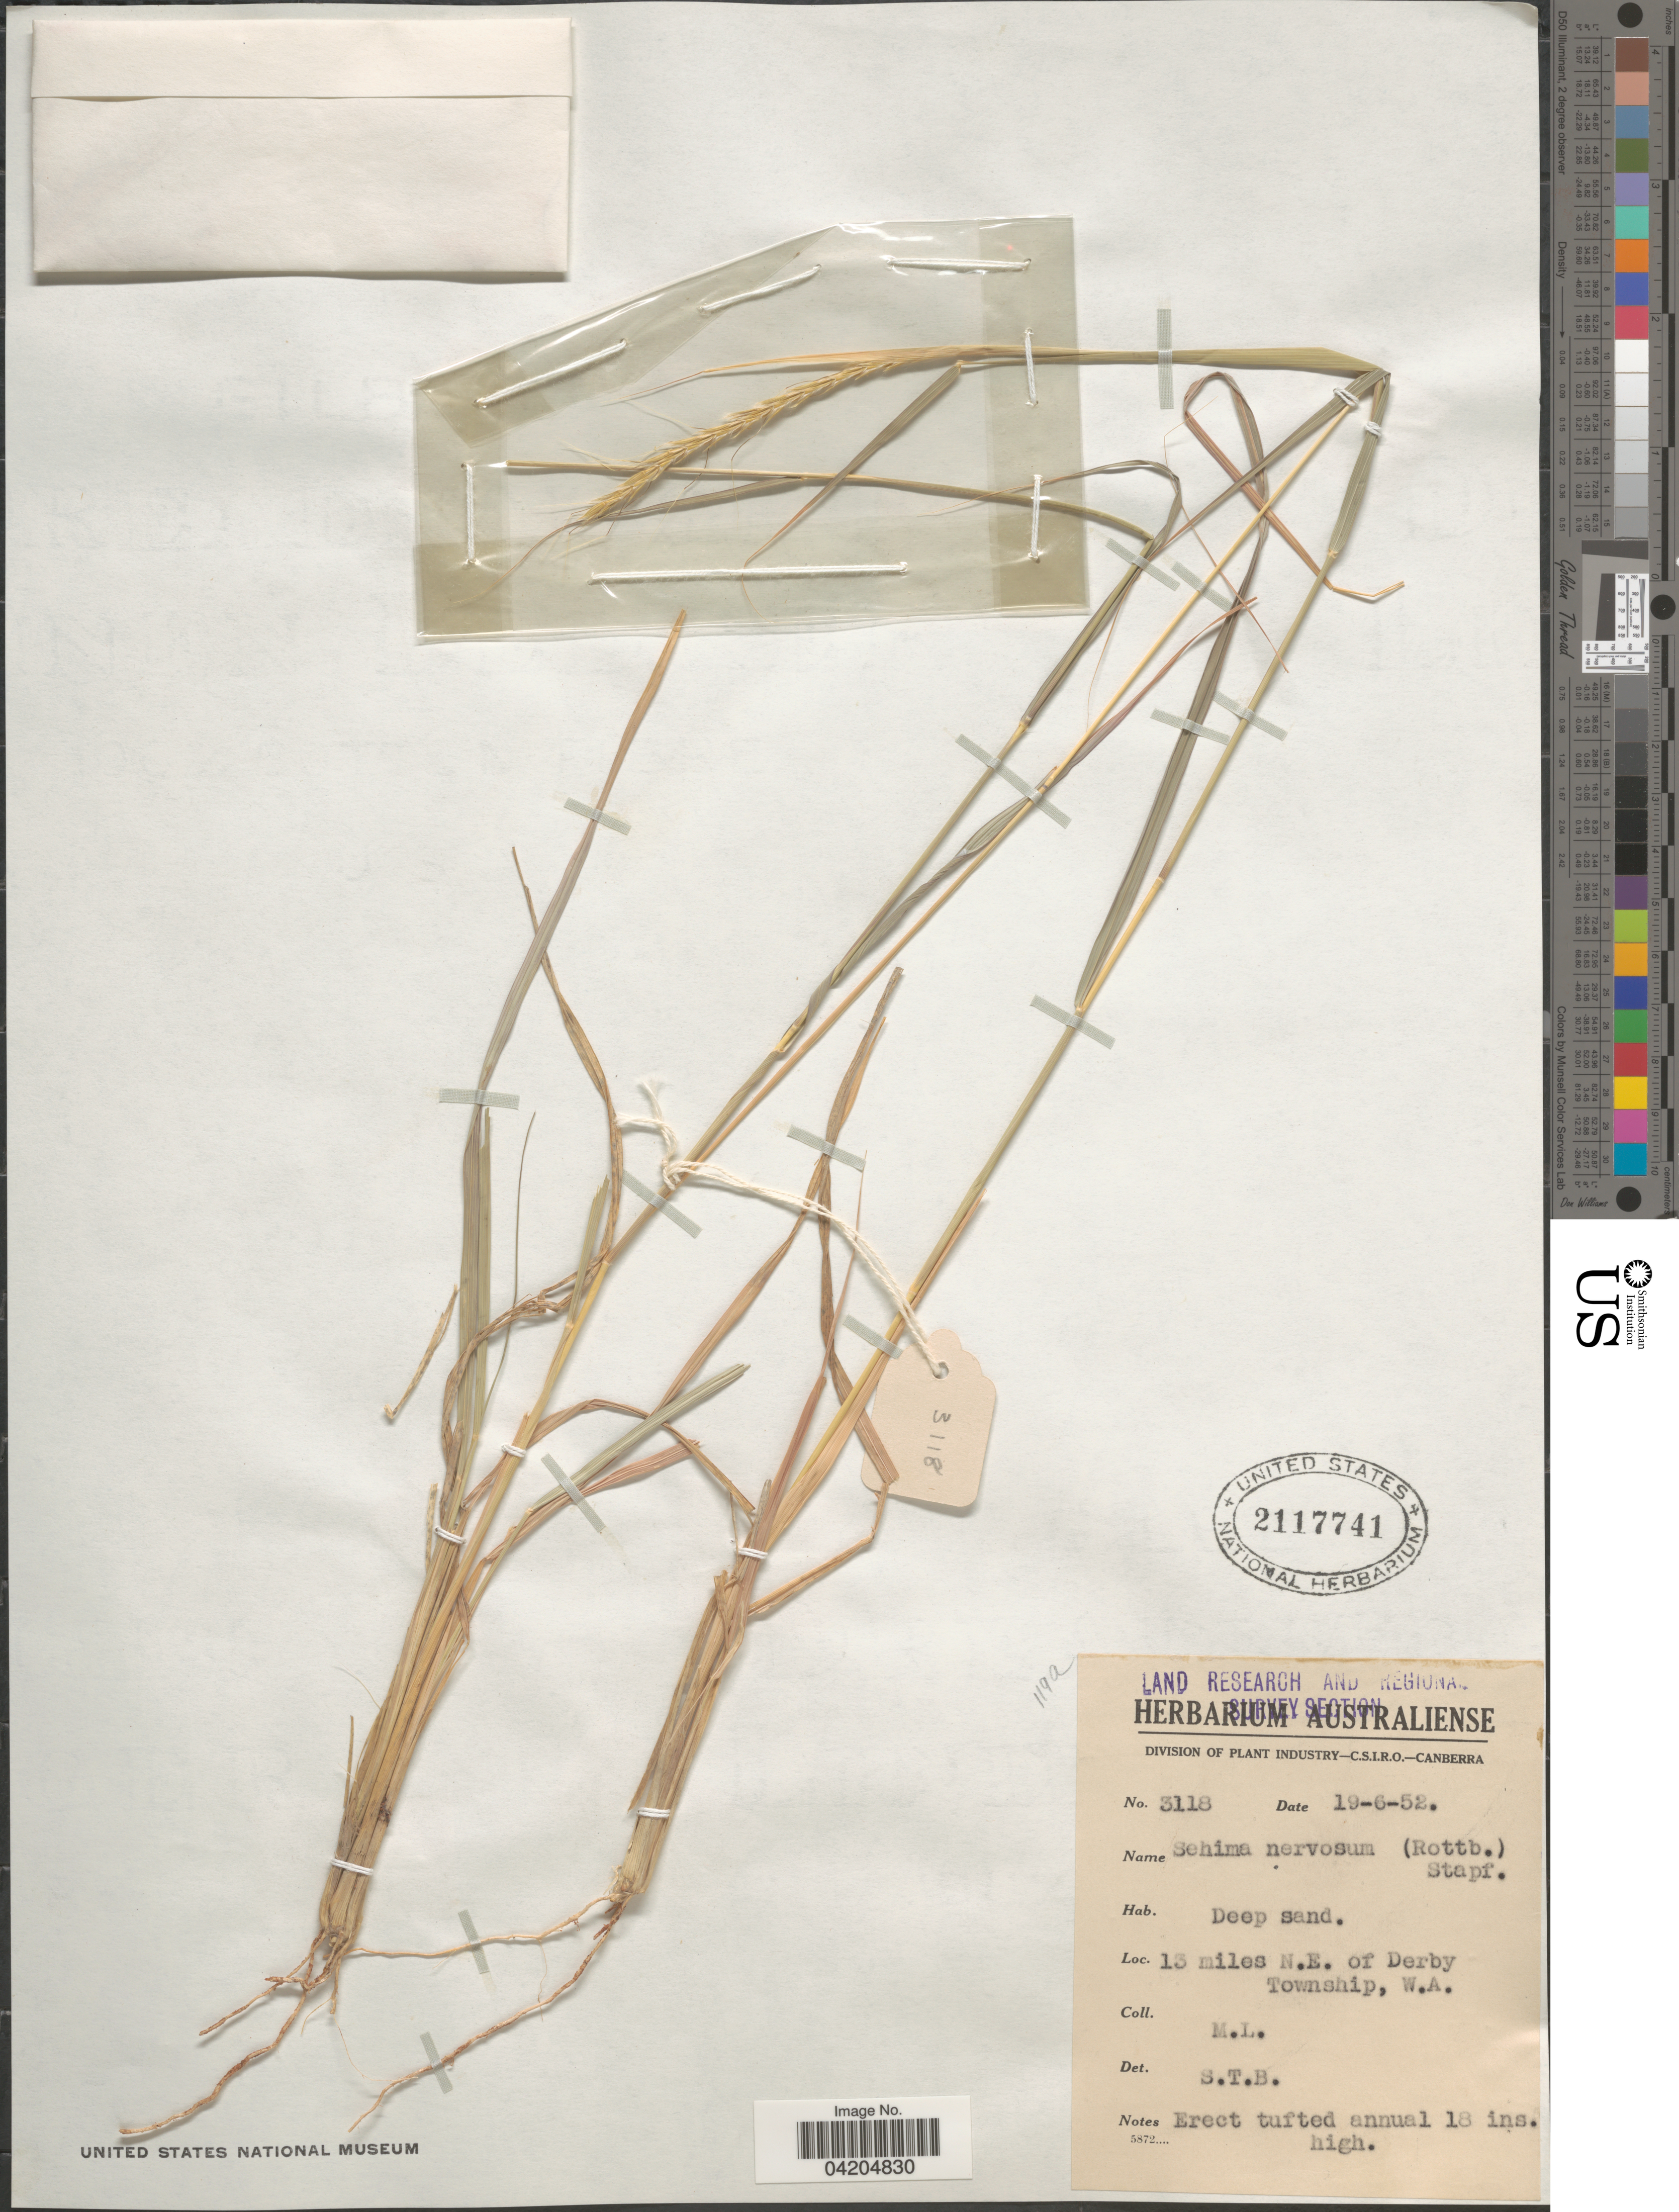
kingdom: Plantae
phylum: Tracheophyta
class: Liliopsida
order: Poales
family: Poaceae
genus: Sehima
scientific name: Sehima nervosa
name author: Stapf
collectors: M. L.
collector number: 3118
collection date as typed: Transcribed d/m/y: 19/6/52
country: Australia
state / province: Western Australia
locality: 13 miles N.E. of Derby Township. Land Research and Regional Survey Section.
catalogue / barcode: US 2117741